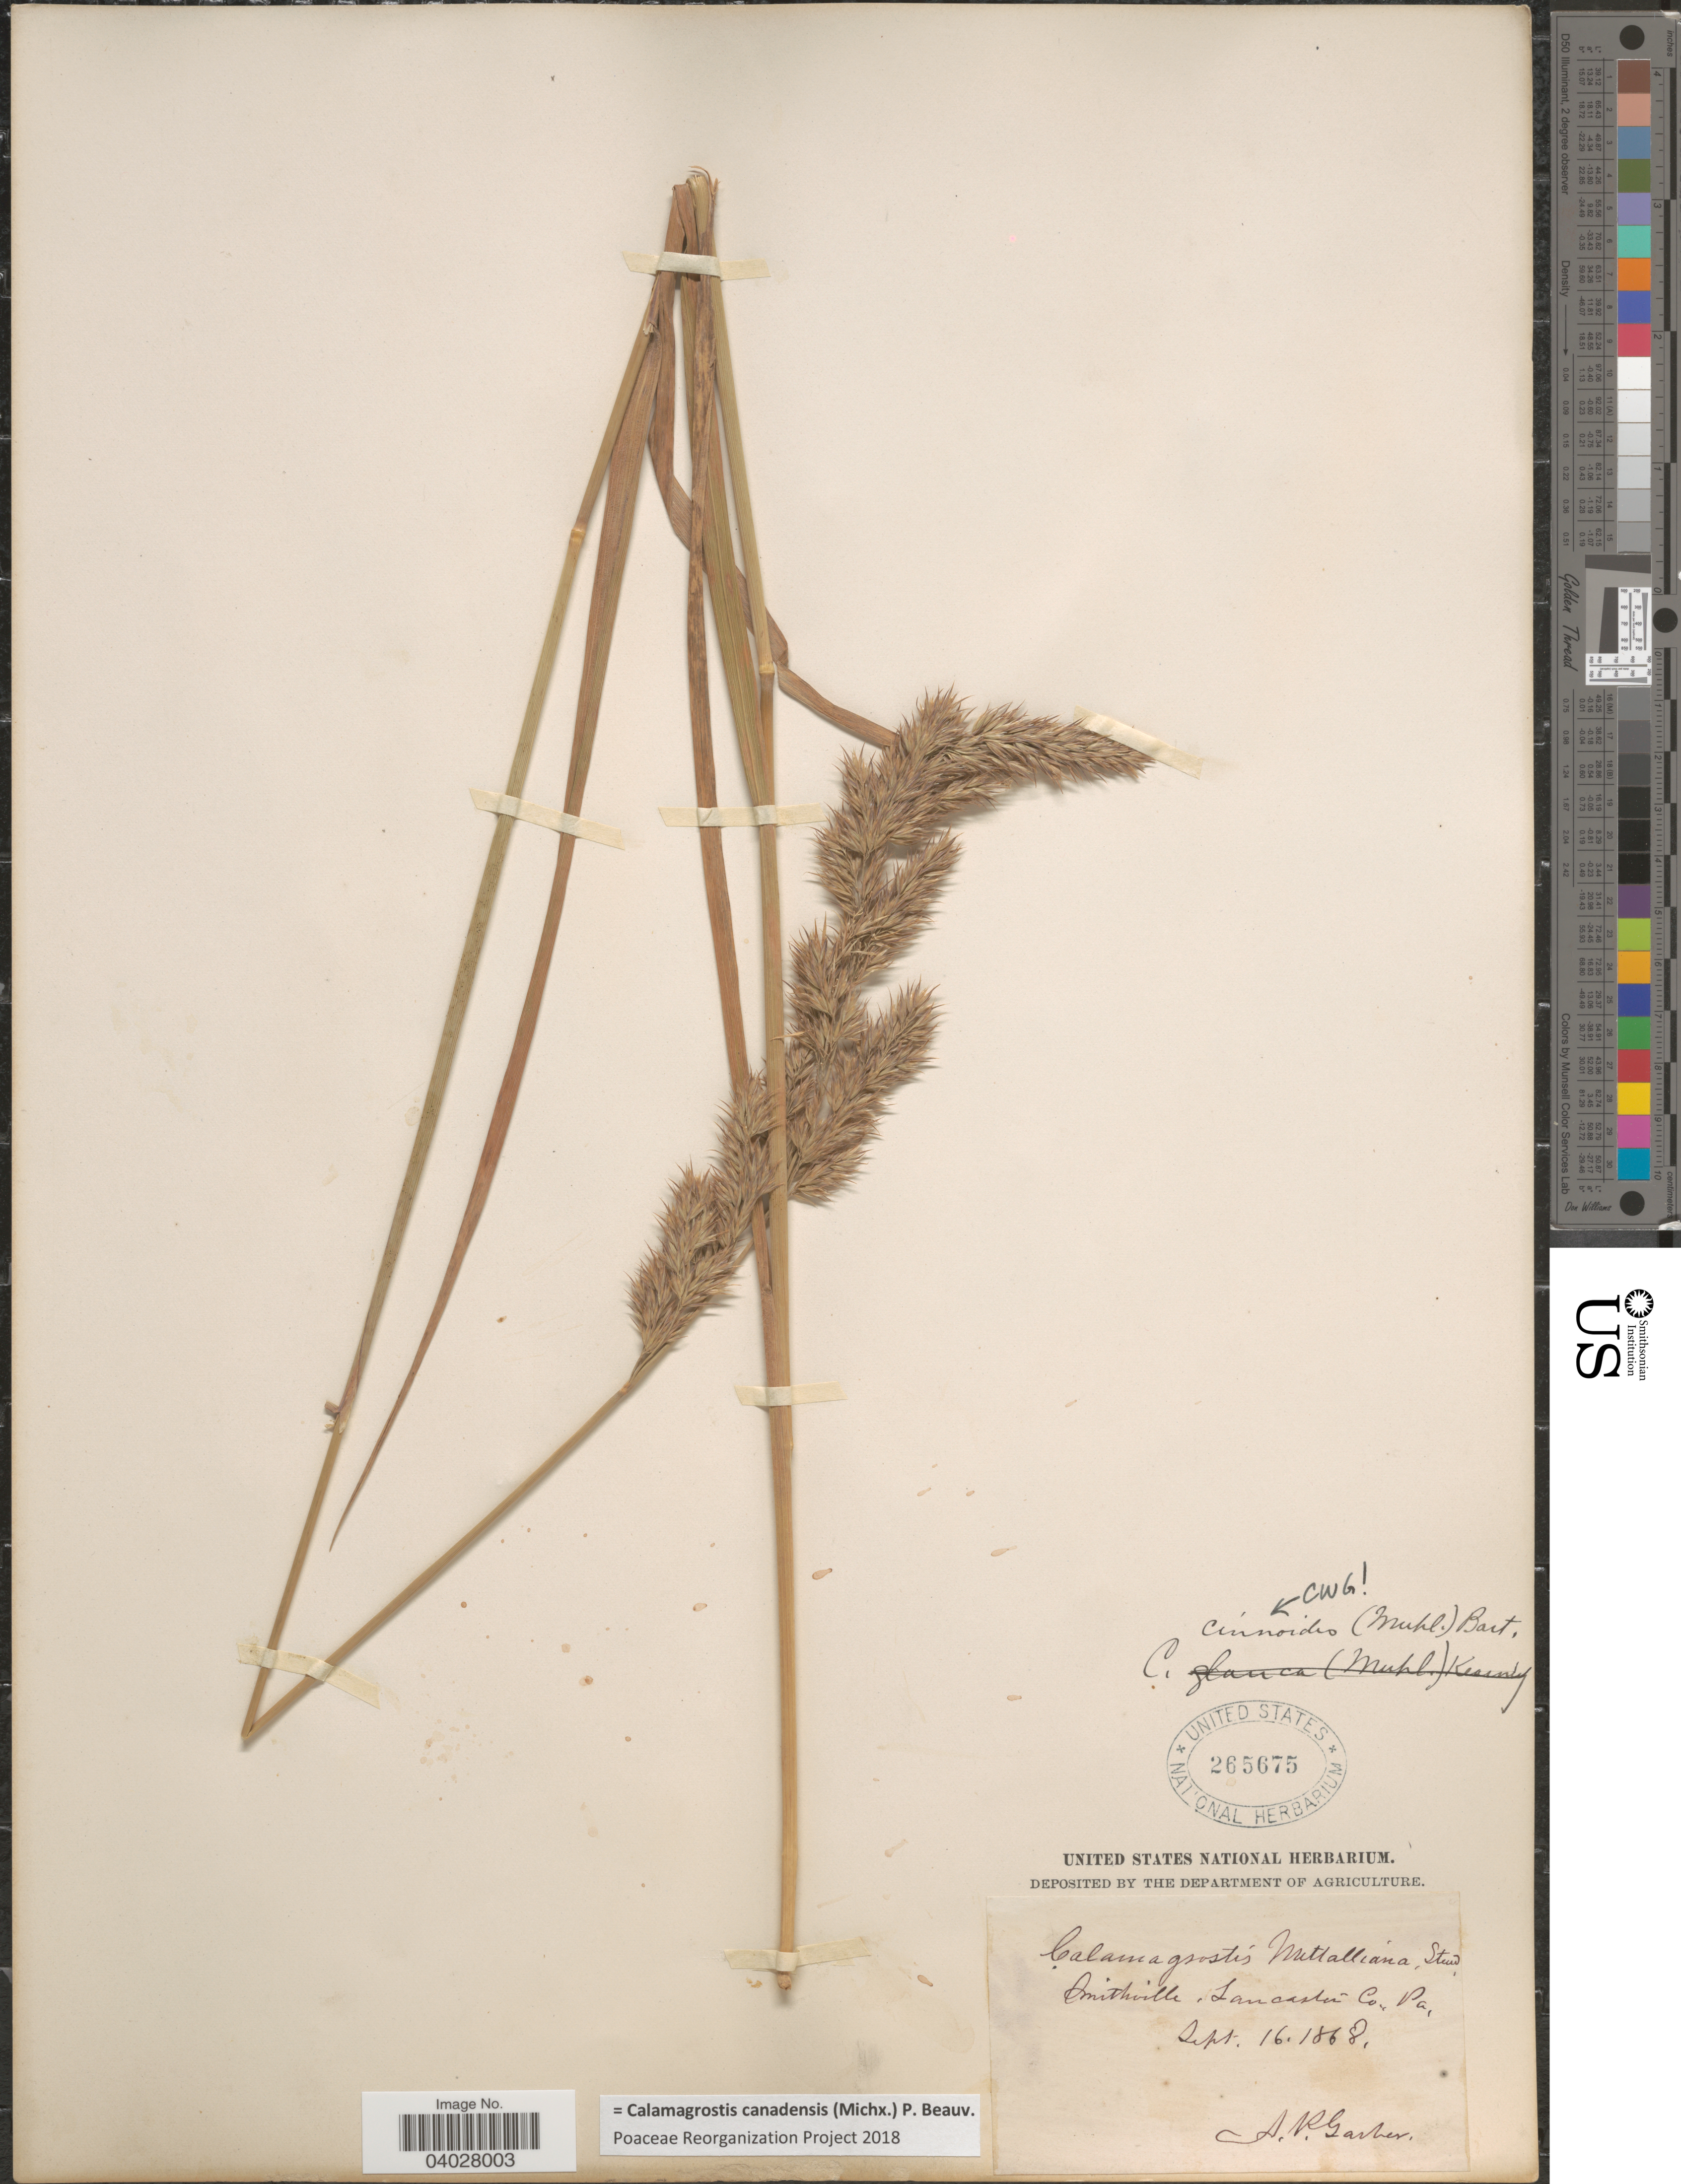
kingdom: Plantae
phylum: Tracheophyta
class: Liliopsida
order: Poales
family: Poaceae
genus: Calamagrostis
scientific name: Calamagrostis canadensis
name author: (Michx.) P. Beauv.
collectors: A. P. Garber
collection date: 1868-09-16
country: United States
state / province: Pennsylvania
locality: Smithville, Lancaster Co.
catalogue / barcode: US 265675